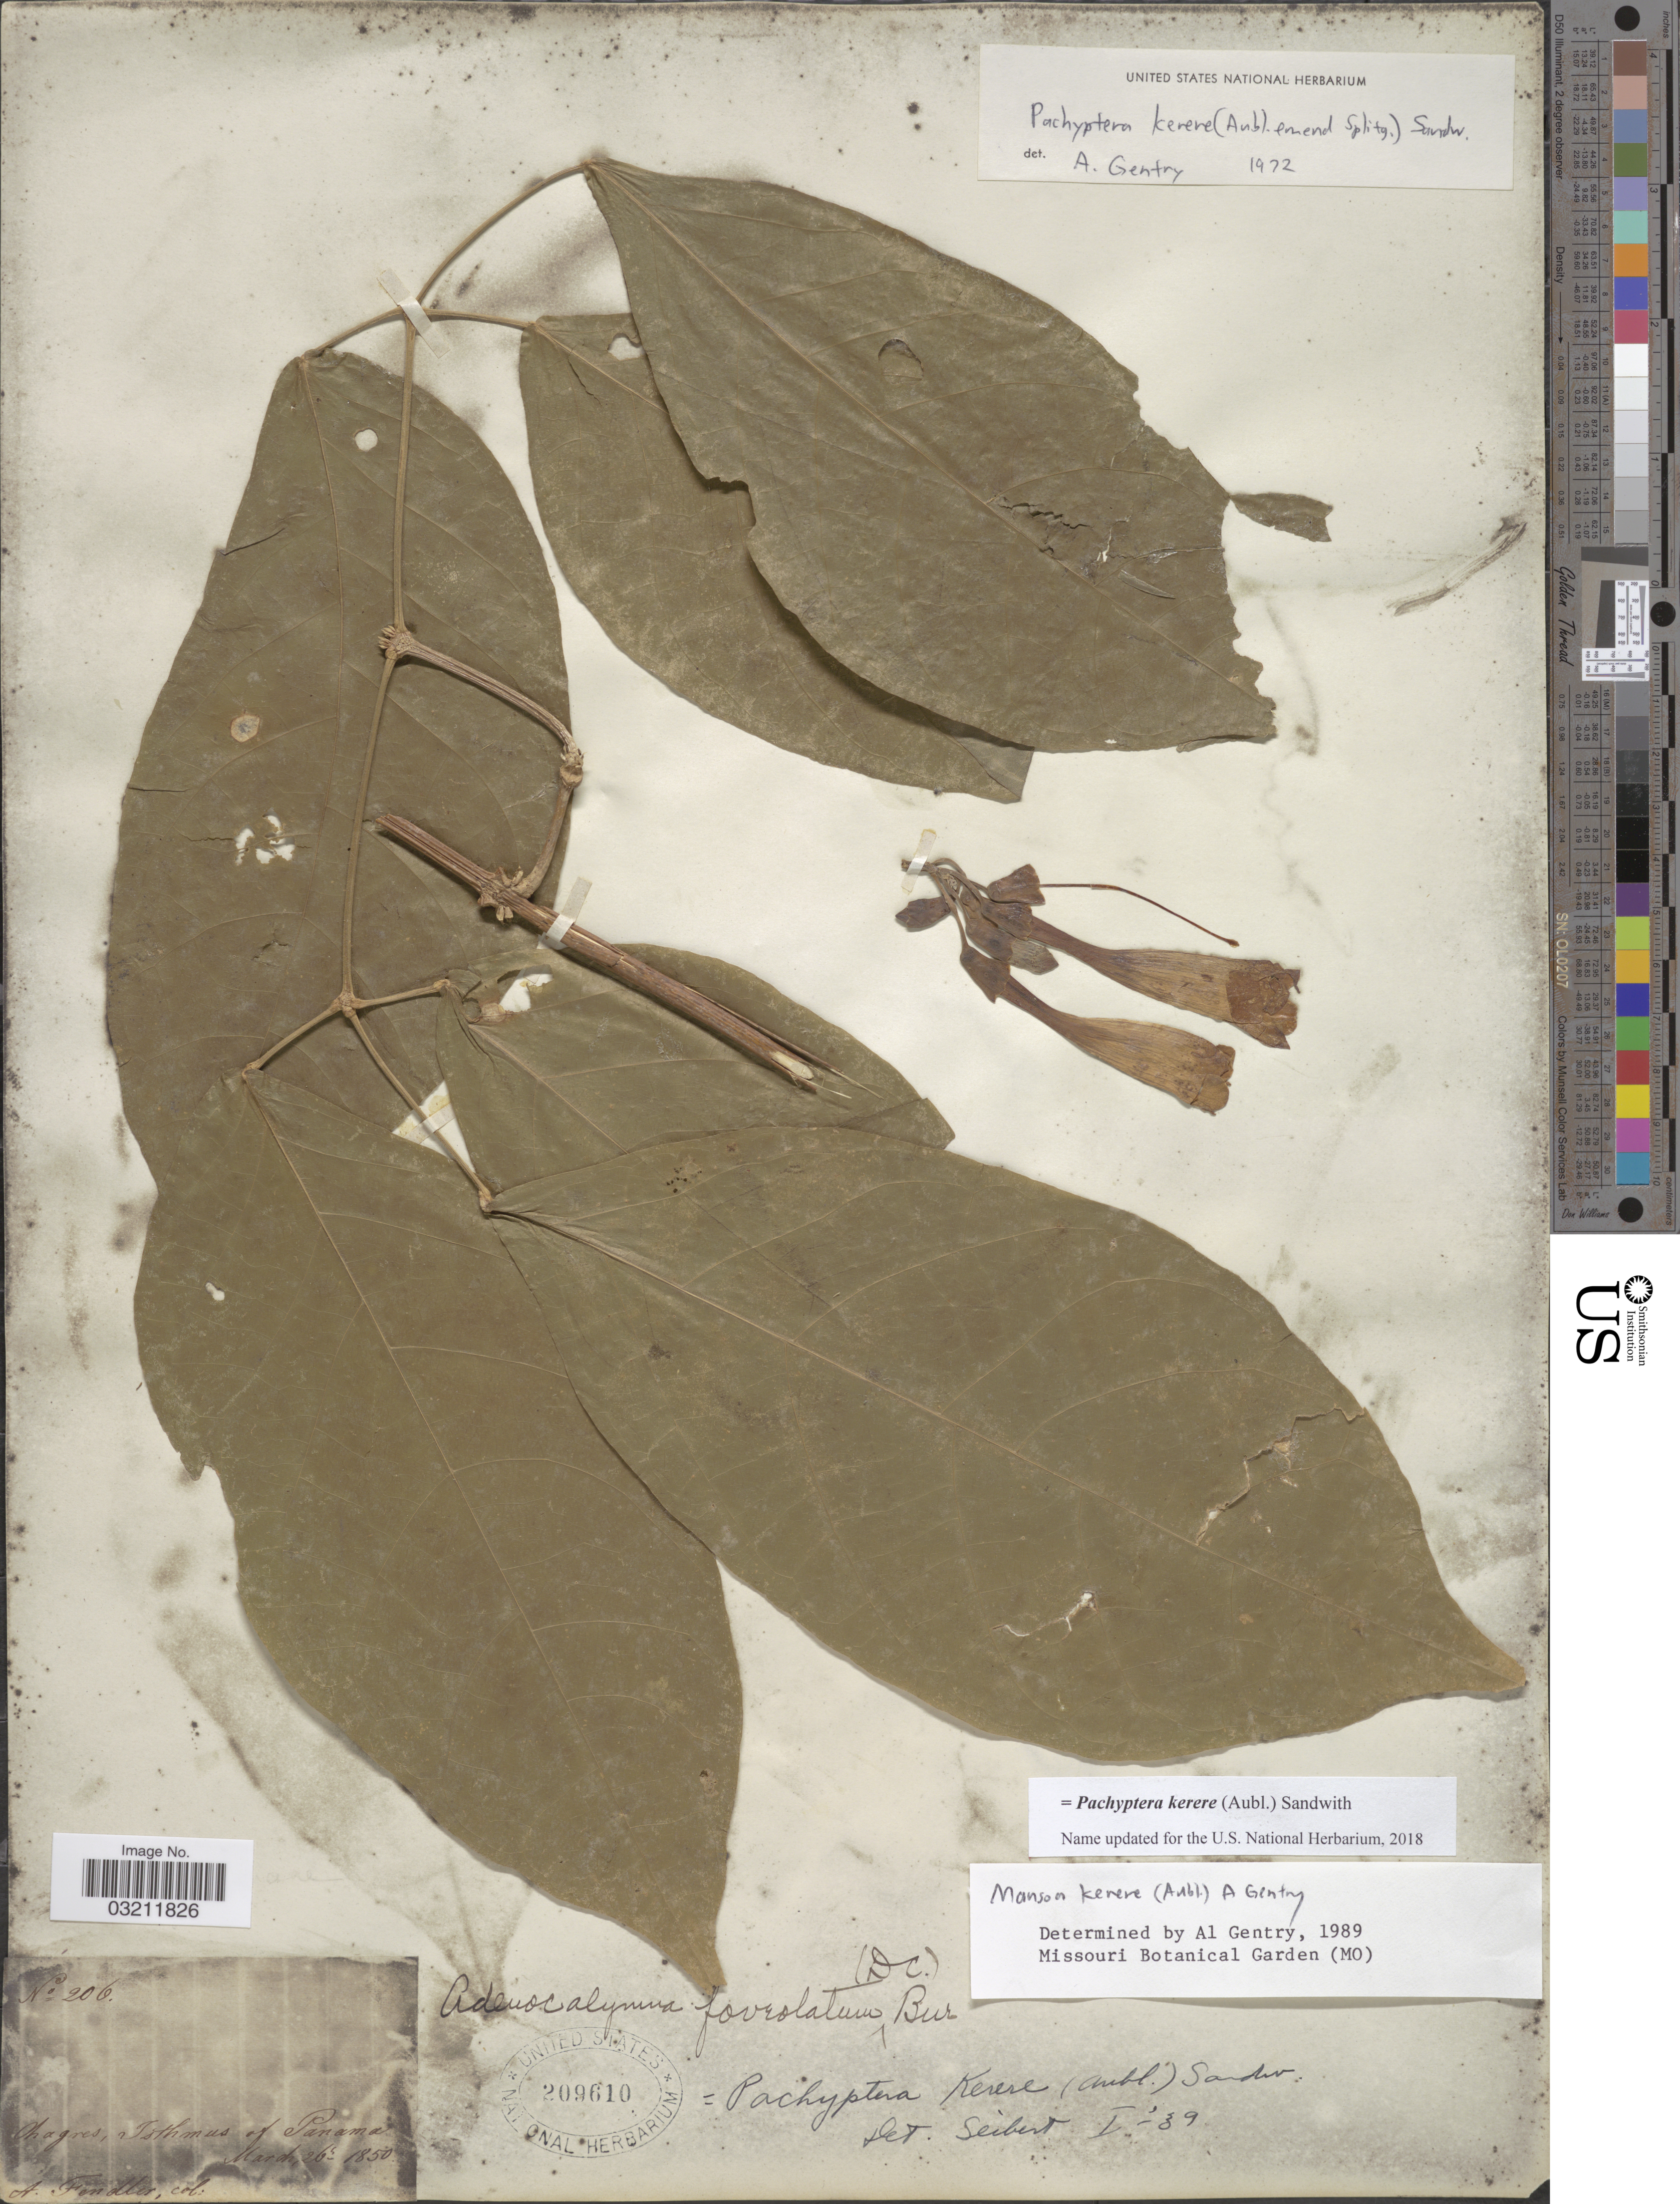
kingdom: Plantae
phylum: Tracheophyta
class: Magnoliopsida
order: Lamiales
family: Bignoniaceae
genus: Pachyptera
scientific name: Pachyptera kerere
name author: (Aubl.) Sandwith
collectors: A. Fondler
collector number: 206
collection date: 1850-03-26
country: Panama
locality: Chagres, Isthmus of Panama.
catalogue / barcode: US 209610